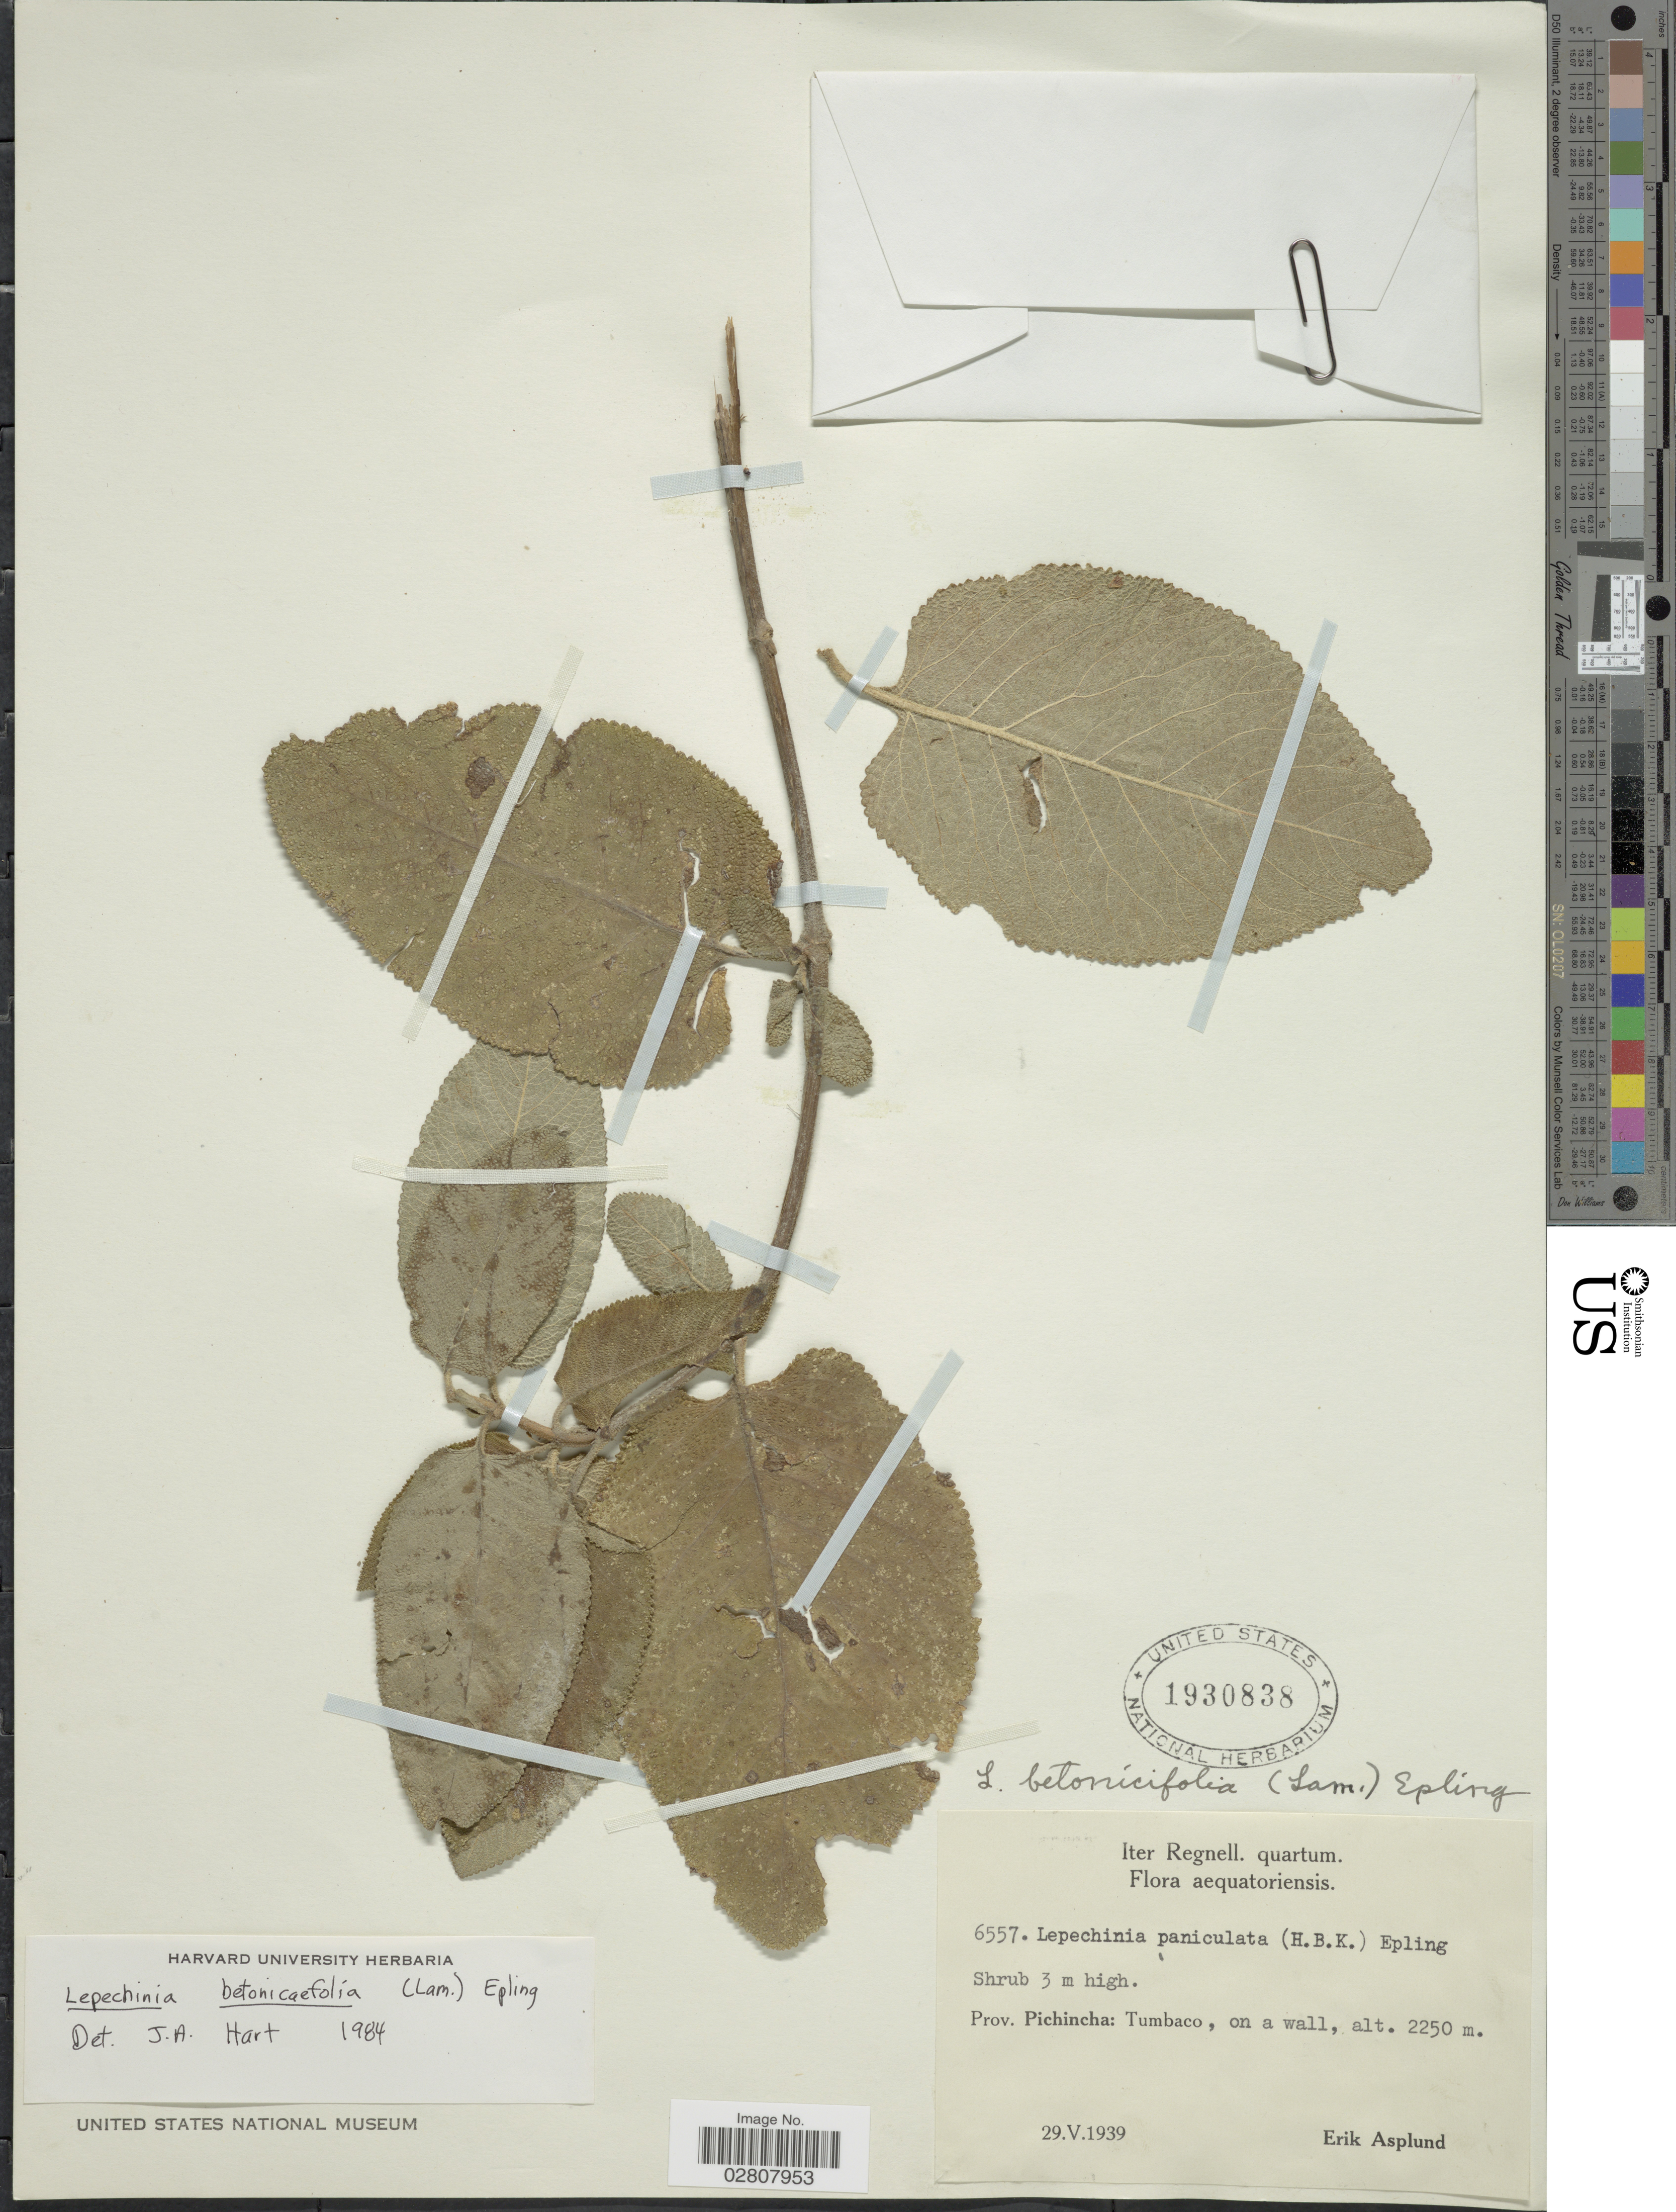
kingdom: Plantae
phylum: Tracheophyta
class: Magnoliopsida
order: Lamiales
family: Lamiaceae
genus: Lepechinia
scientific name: Lepechinia betonicifolia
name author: (Lam.) Epling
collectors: E. Asplund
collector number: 6557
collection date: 1939-05-29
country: Ecuador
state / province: Pichincha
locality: Tumbaco, on a wall.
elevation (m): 2250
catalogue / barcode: US 1930838